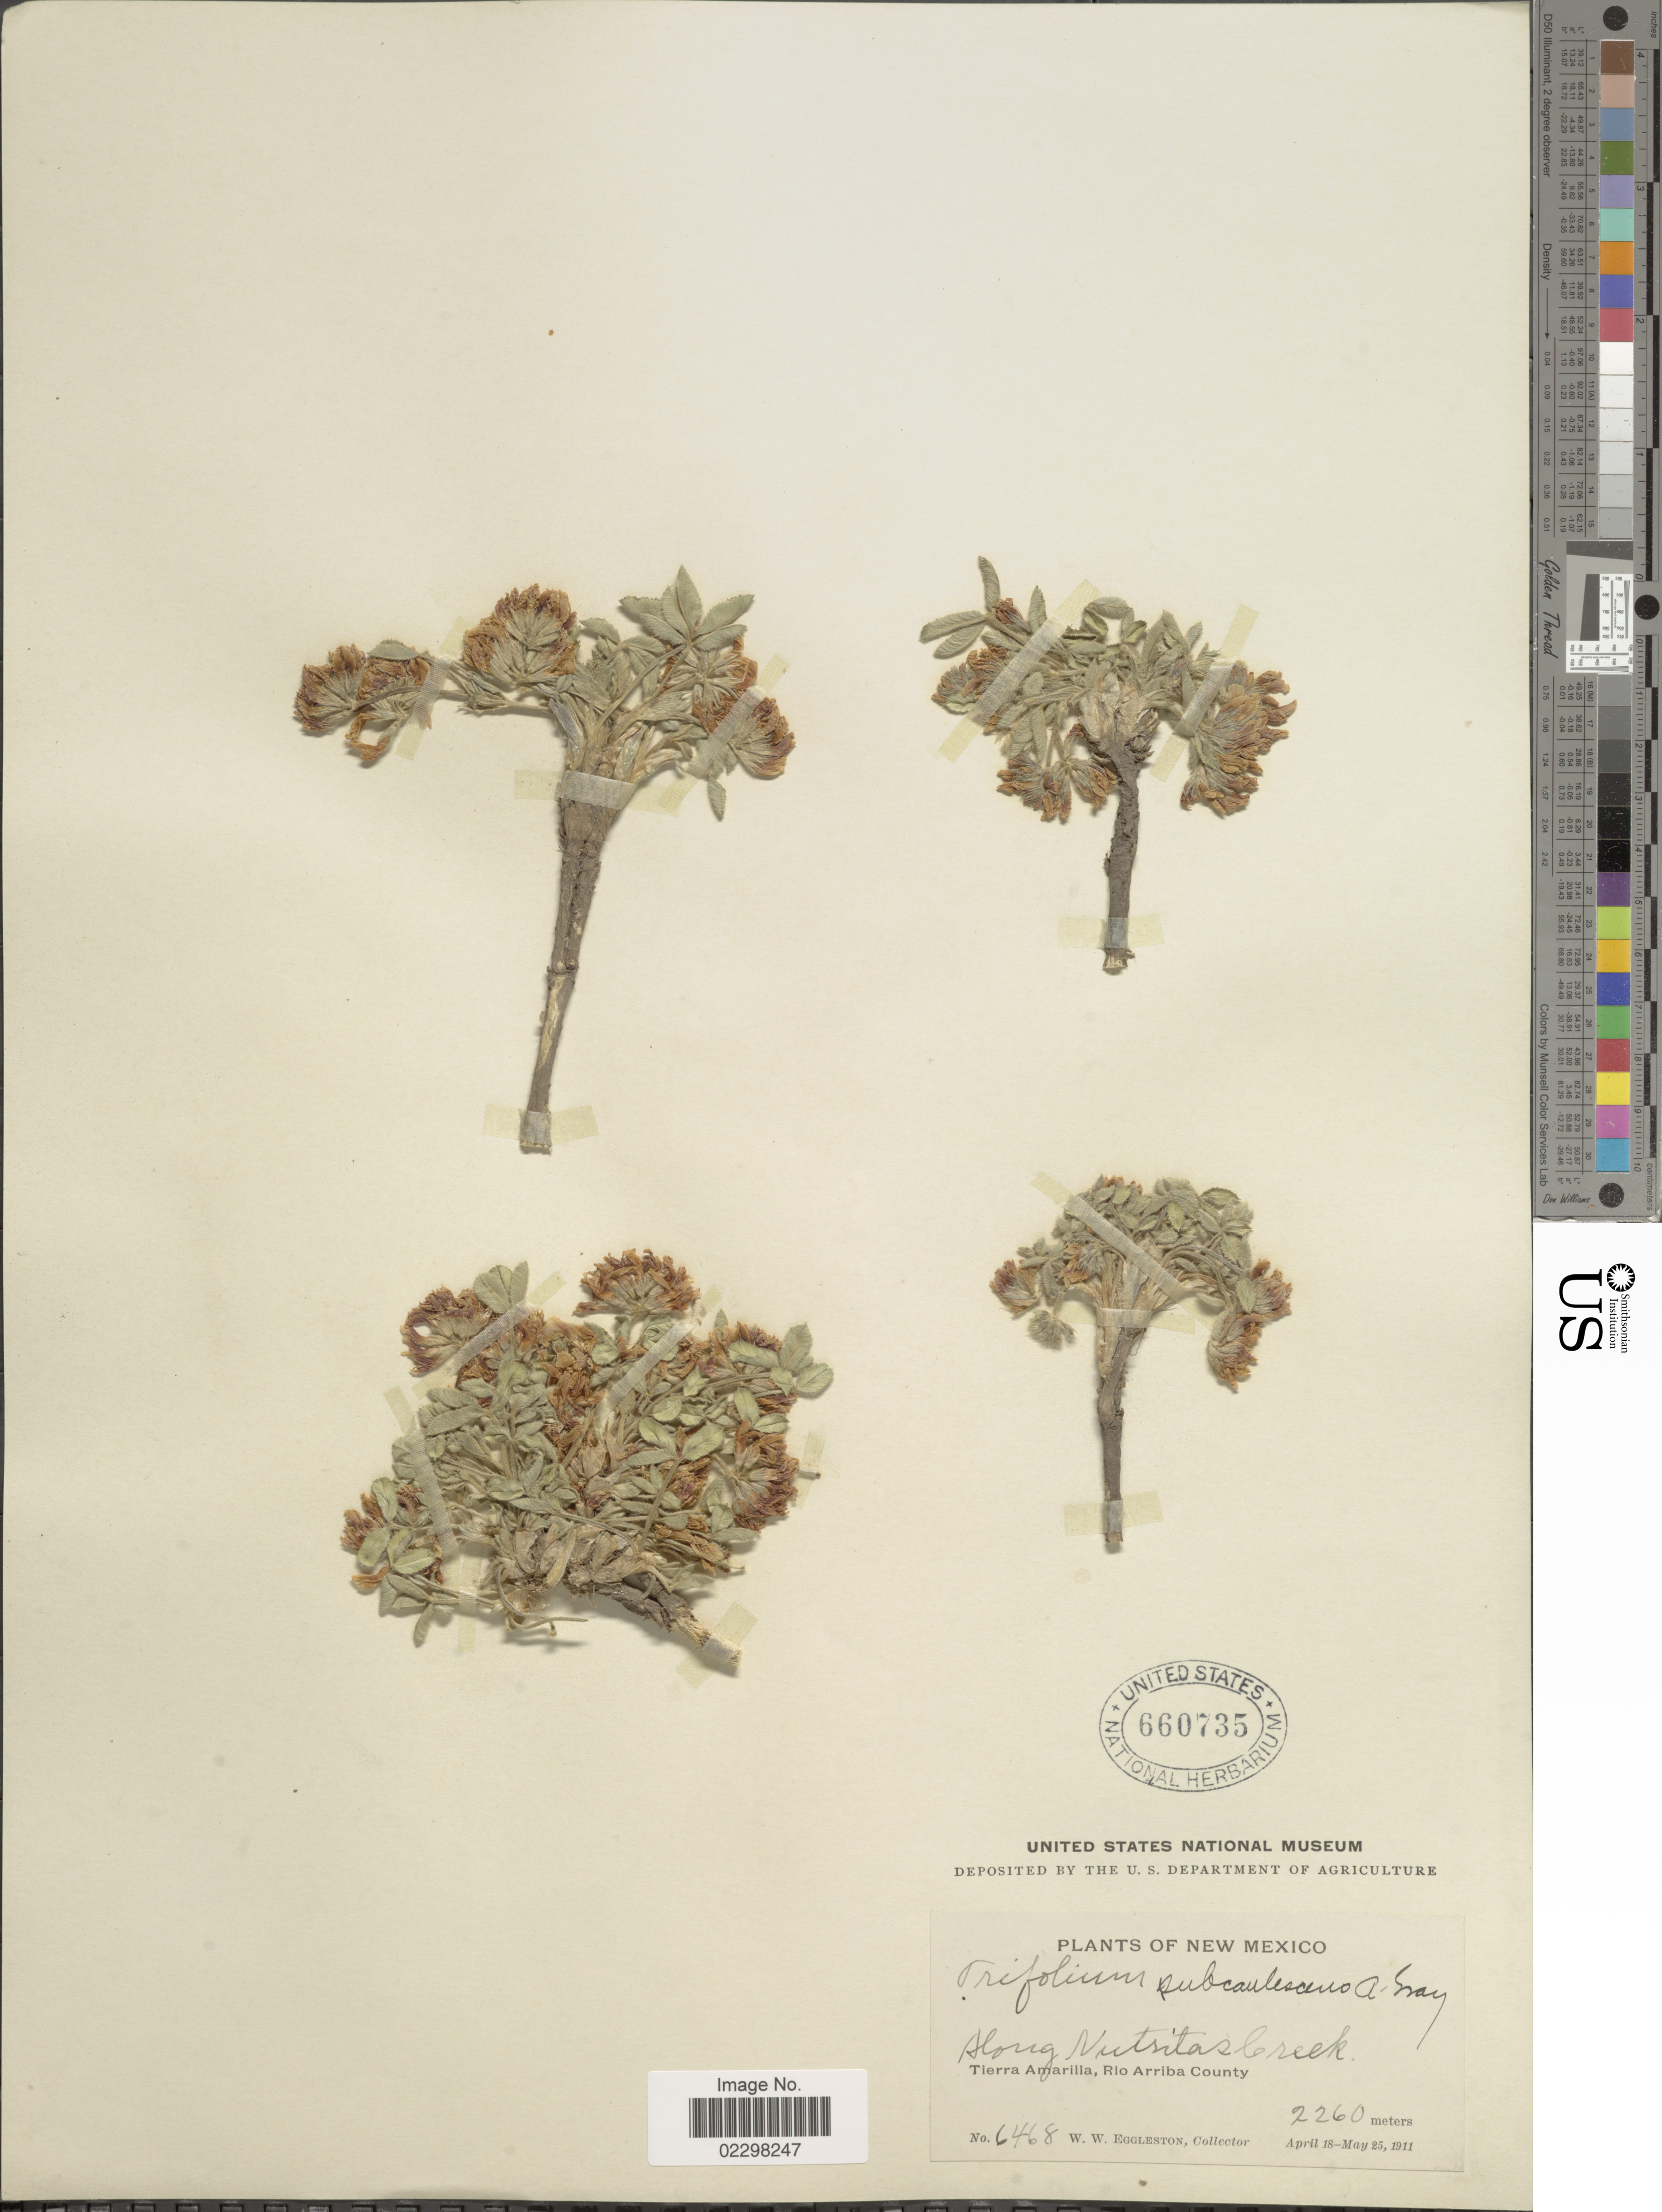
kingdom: Plantae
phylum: Tracheophyta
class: Magnoliopsida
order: Fabales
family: Fabaceae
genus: Trifolium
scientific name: Trifolium subcaulescens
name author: A. Gray in Ives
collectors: W. W. Eggleston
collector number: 6468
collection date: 1911-04-18/1911-05-25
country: United States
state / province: New Mexico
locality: Along Nutritas Creek, Tierra Amarilla, Rio Arriba County.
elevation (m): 2260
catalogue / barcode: US 660735